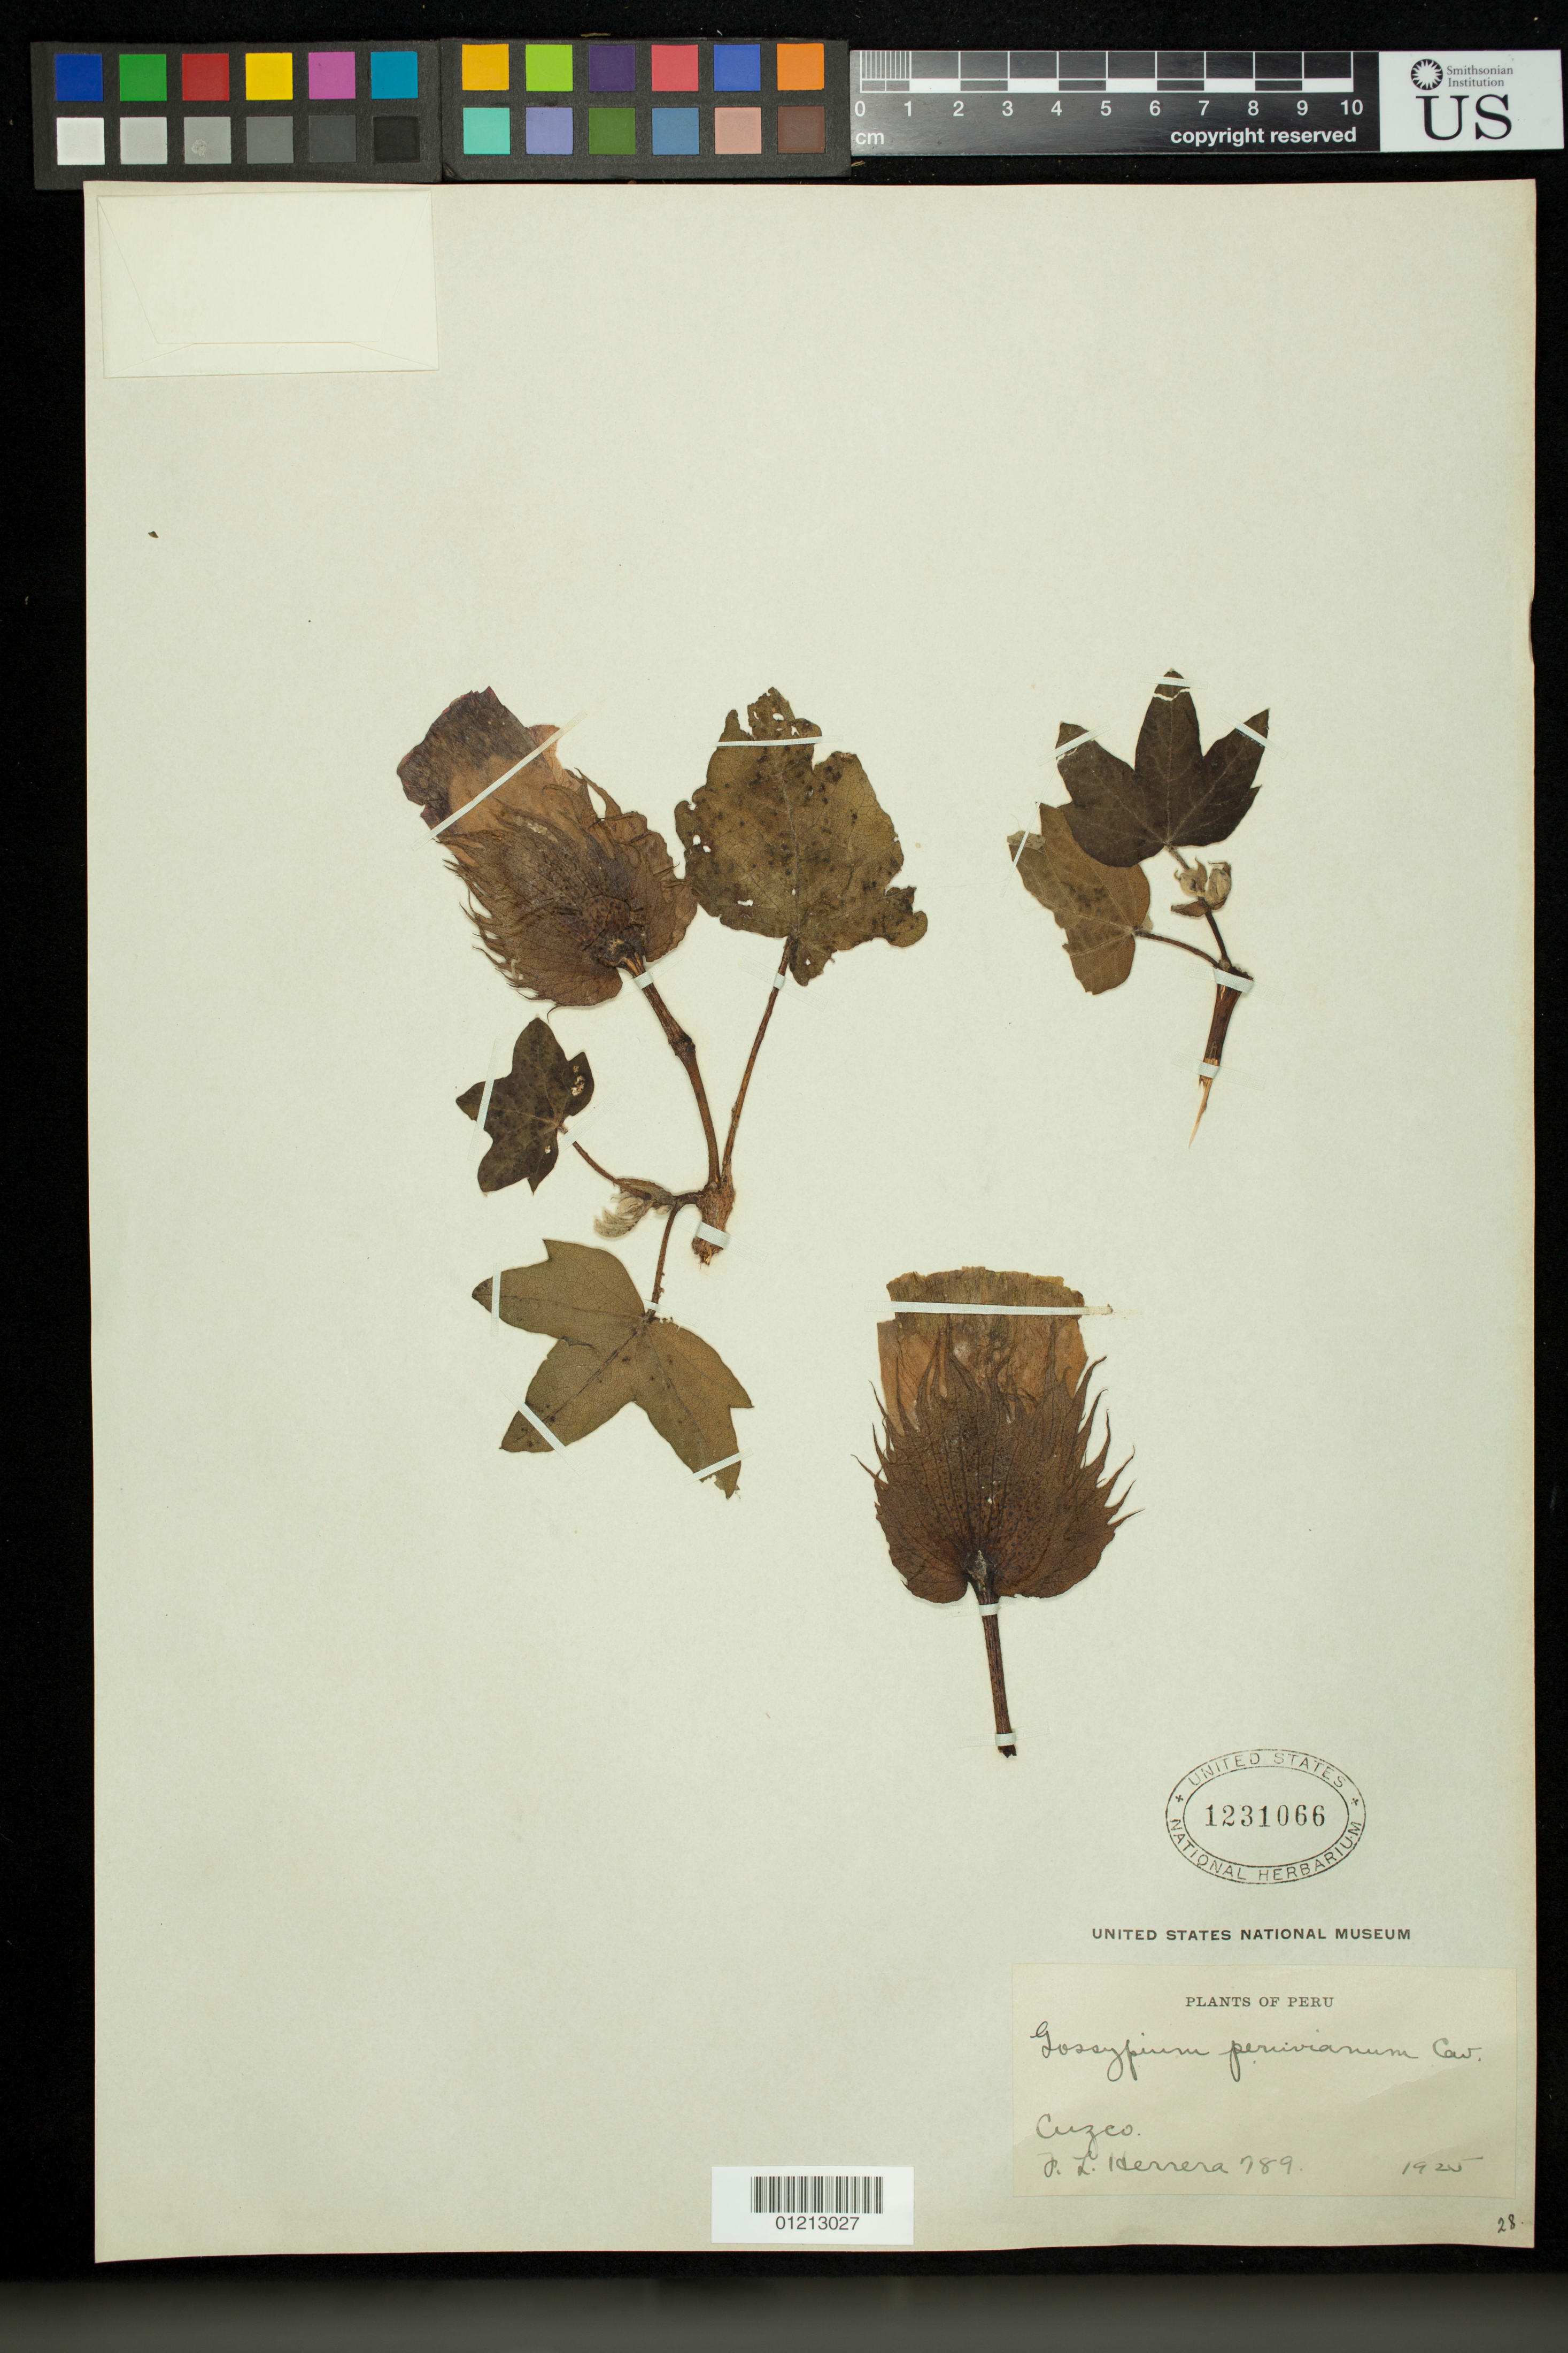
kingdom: Plantae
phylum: Tracheophyta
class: Magnoliopsida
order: Malvales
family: Malvaceae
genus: Gossypium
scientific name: Gossypium peruvianum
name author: Cav.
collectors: P. L. Herrera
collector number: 789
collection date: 1925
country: Peru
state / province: Cusco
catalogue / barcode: US 1231066